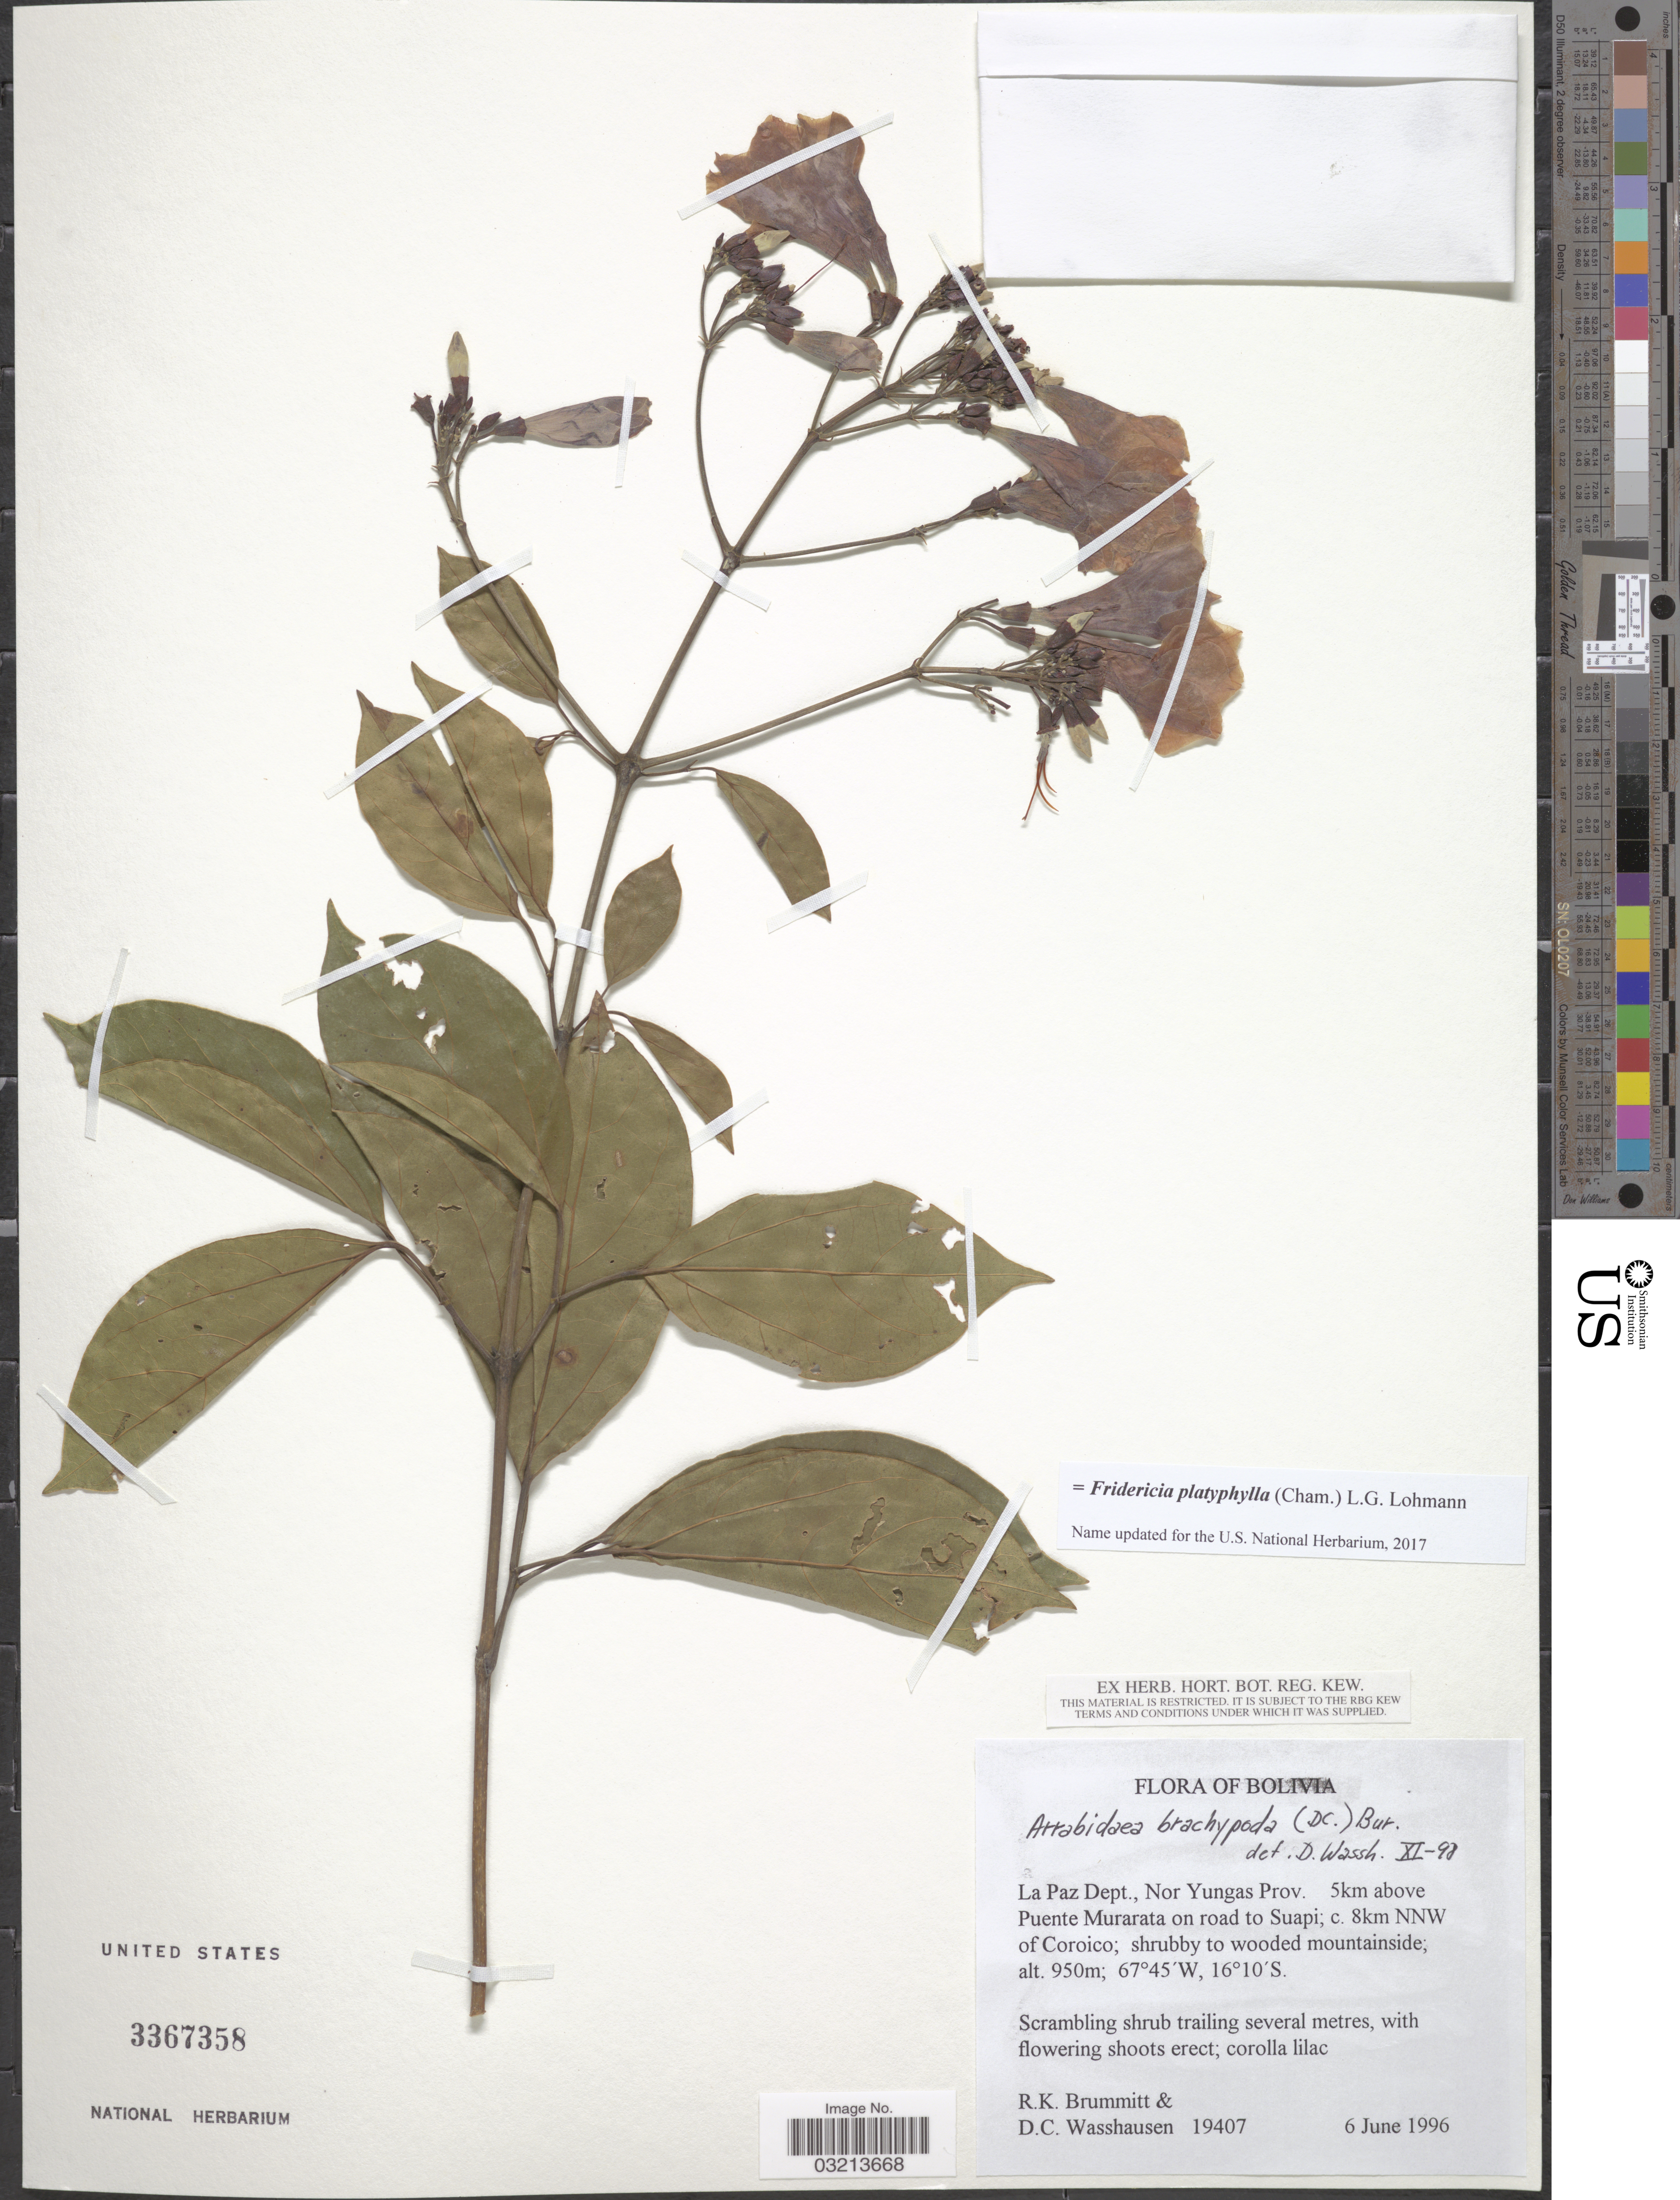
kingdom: Plantae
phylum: Tracheophyta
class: Magnoliopsida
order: Lamiales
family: Bignoniaceae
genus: Fridericia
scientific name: Fridericia platyphylla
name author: (Cham.) L.G. Lohmann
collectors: R. K. Brummitt & D. C. Wasshausen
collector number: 19407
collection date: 1996-06-06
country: Bolivia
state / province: La Paz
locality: La Paz Dept., Nor Yungas Prov. 5 km above Puente Murarata on road to Suapi; c. 8 km NNW of Coroico.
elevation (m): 950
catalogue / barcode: US 3367358